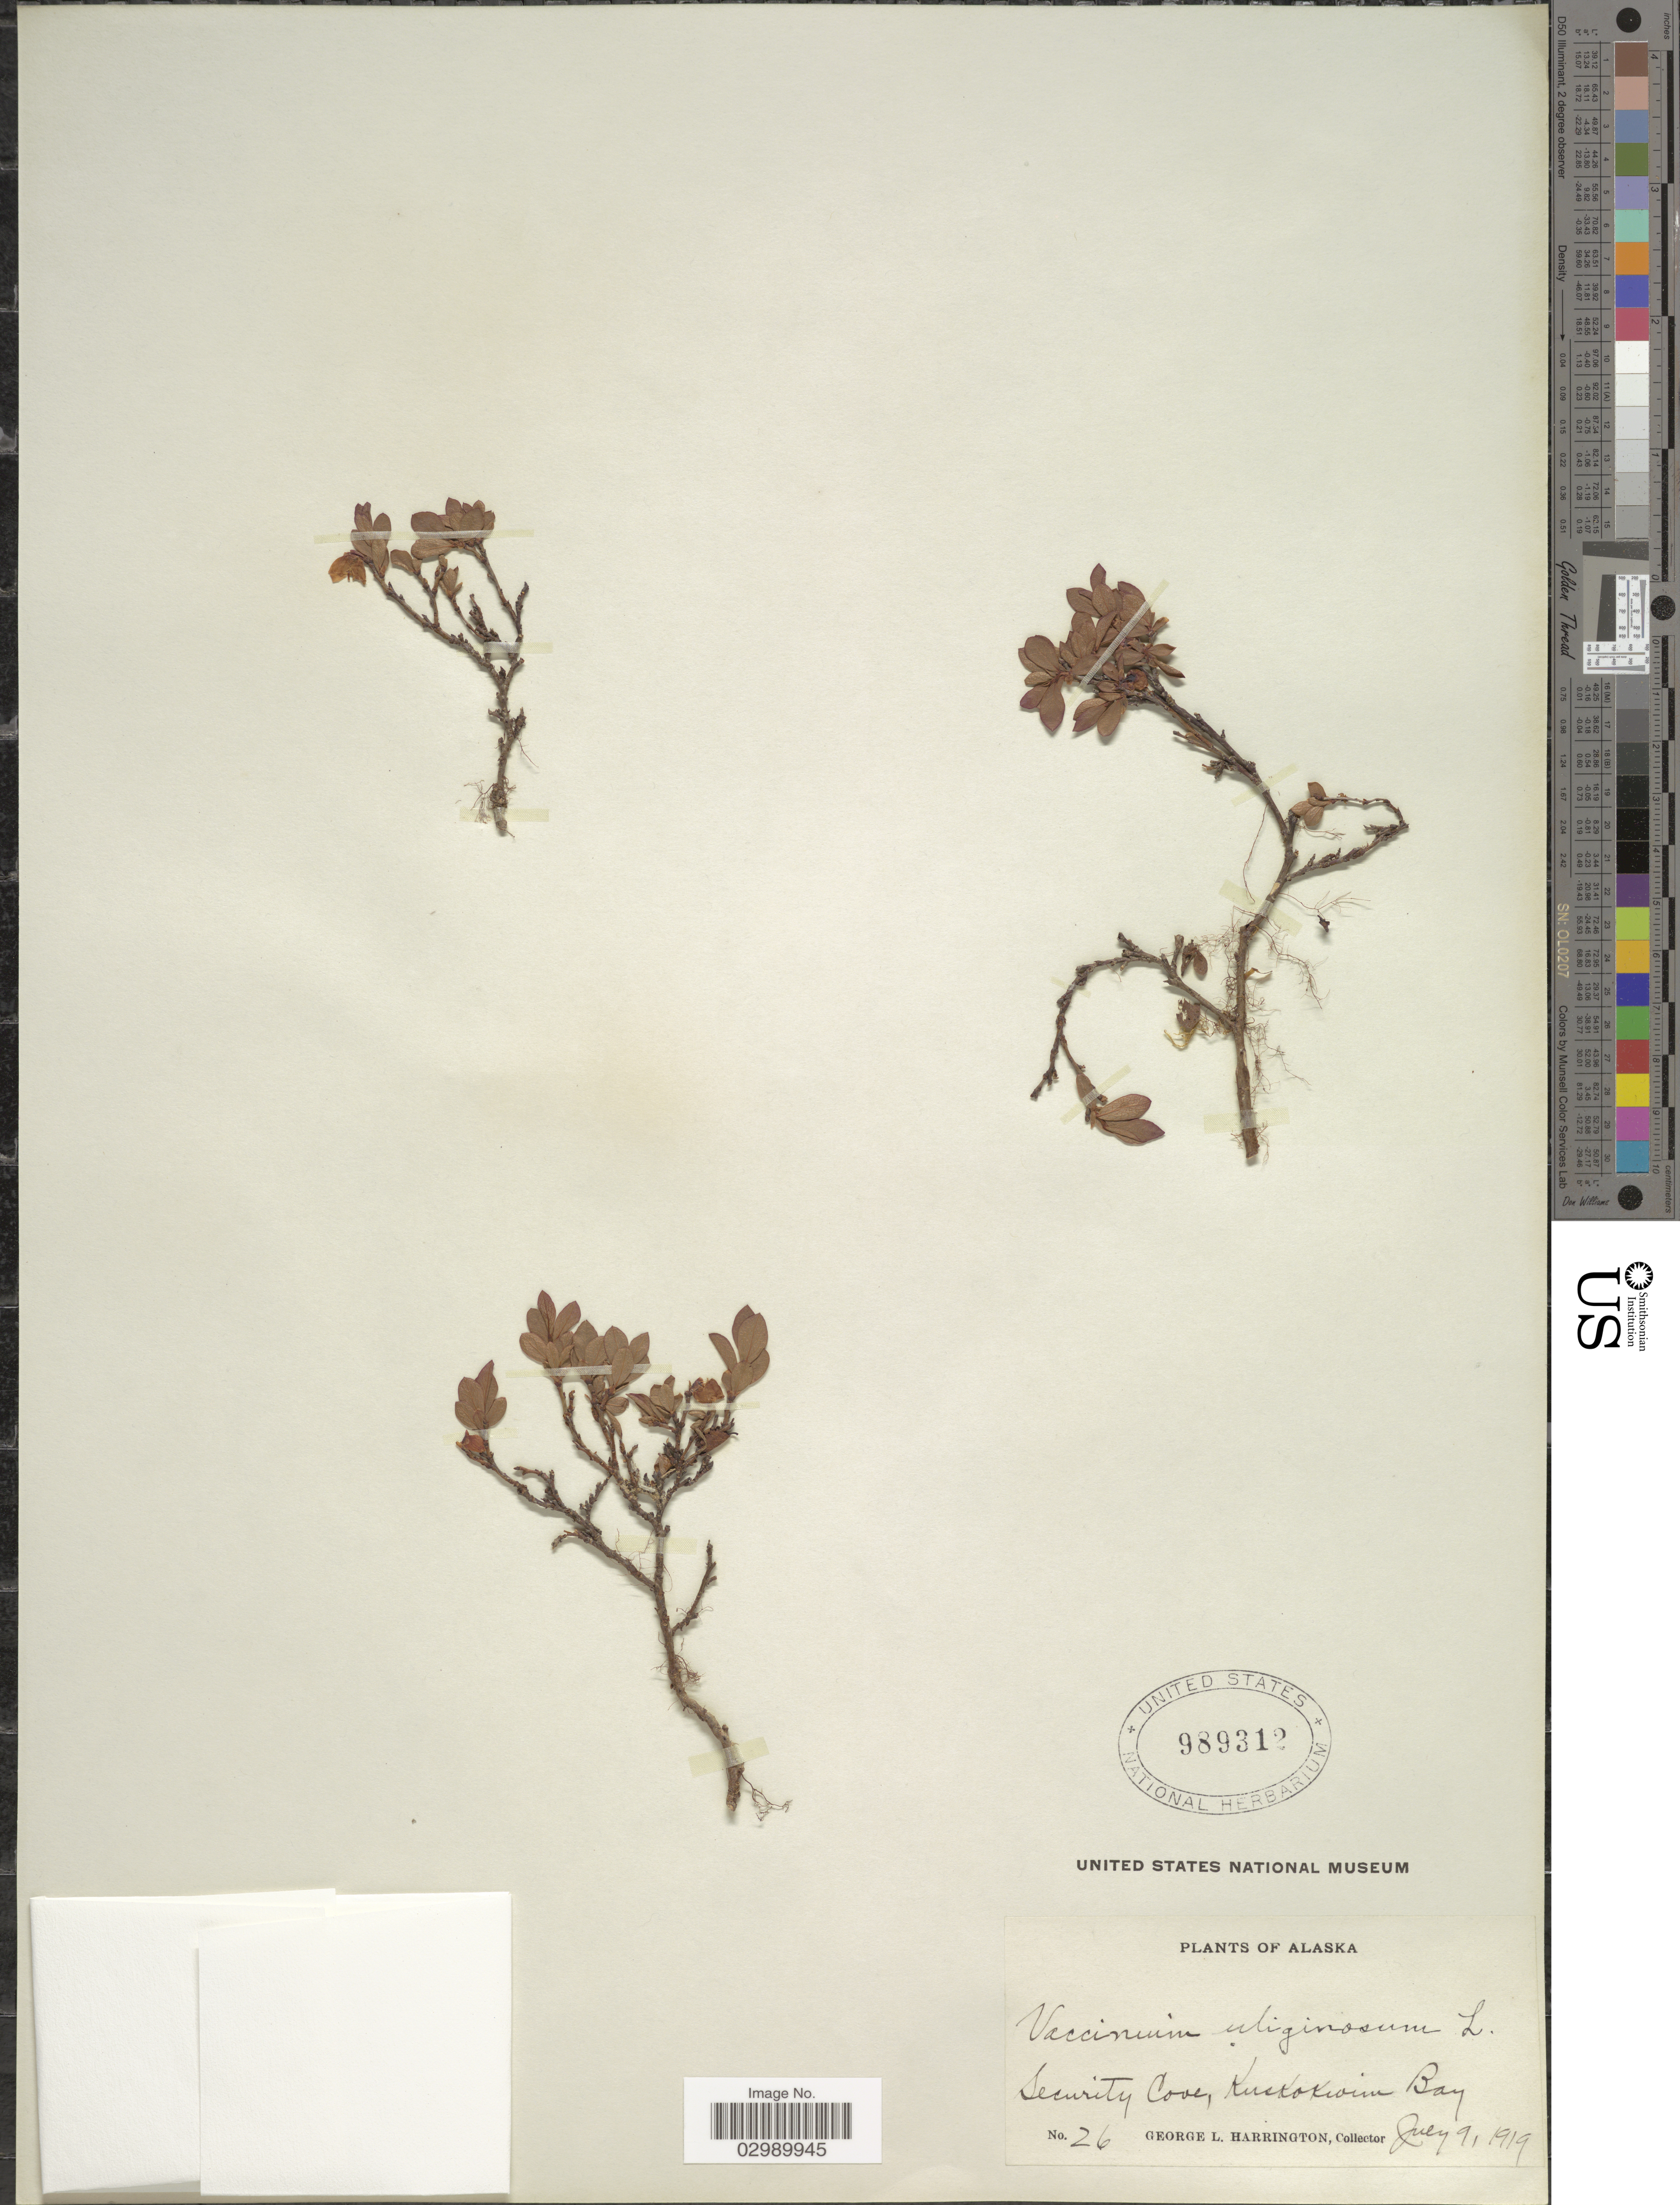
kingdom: Plantae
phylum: Tracheophyta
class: Magnoliopsida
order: Ericales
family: Ericaceae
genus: Vaccinium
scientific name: Vaccinium uliginosum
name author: L.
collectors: G. Harrington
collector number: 26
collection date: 1919-07-09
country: United States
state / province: Alaska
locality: Security Cove, Kuskokwim Bay.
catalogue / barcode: US 989312